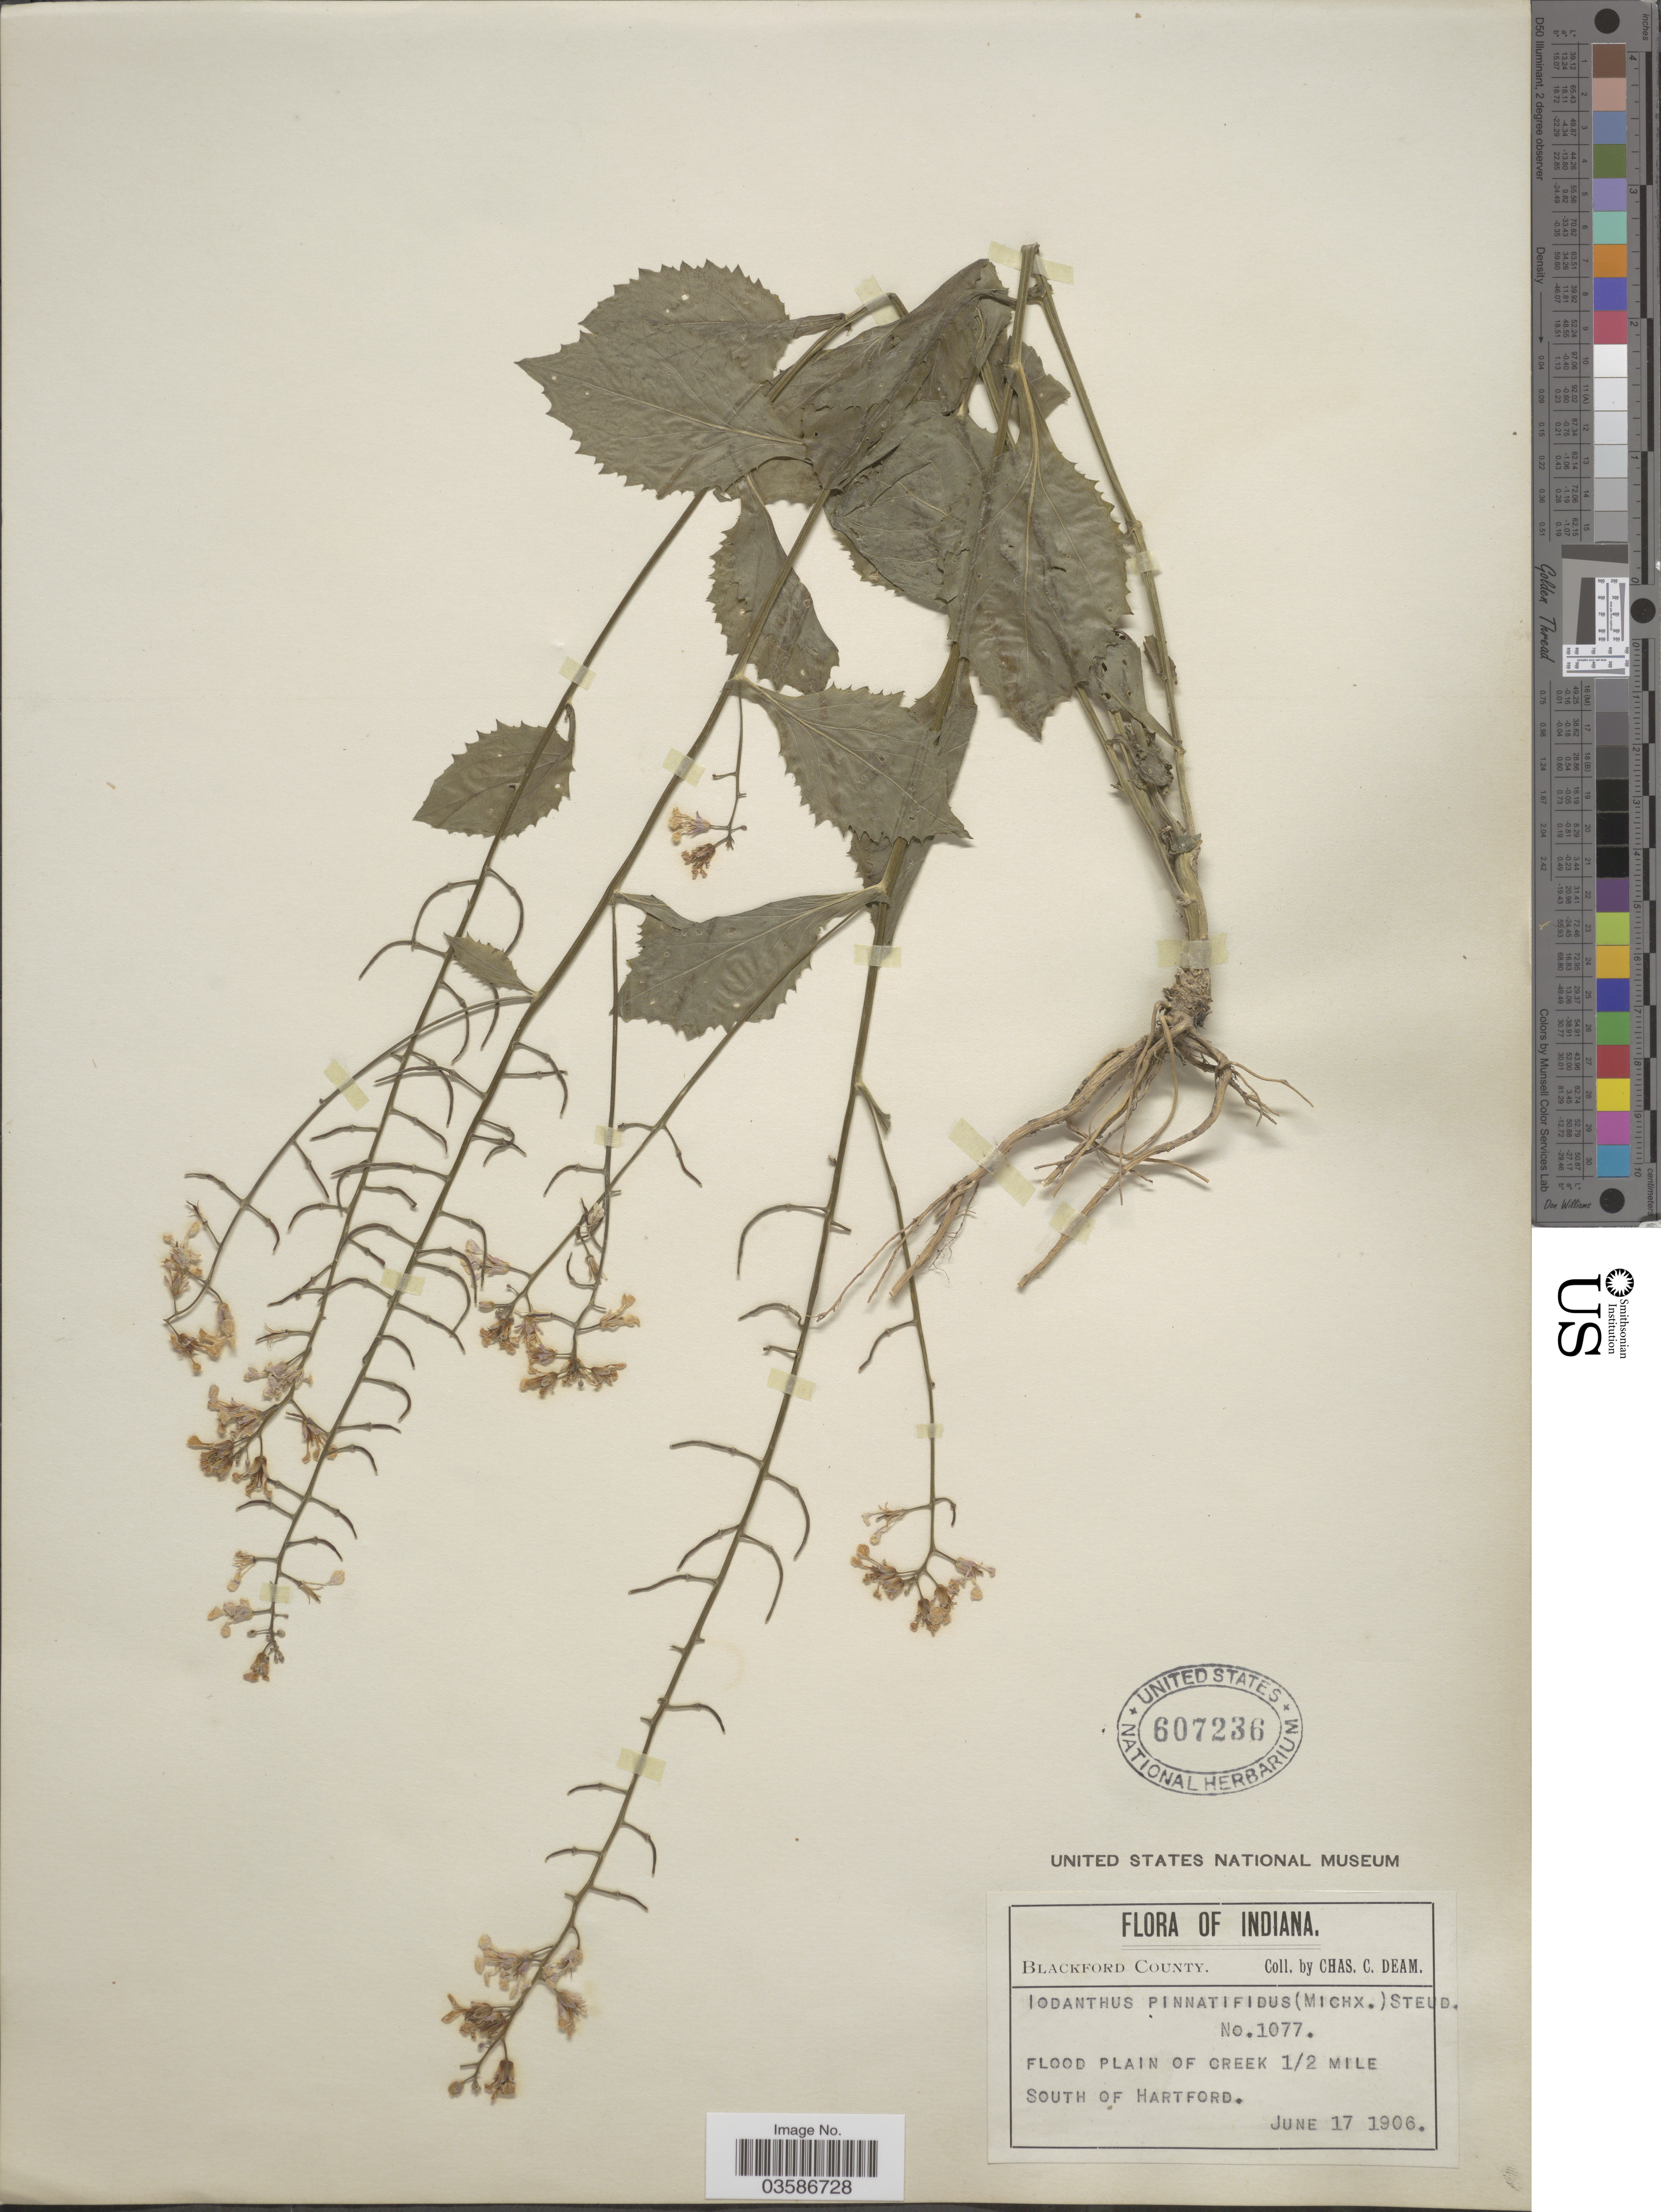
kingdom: Plantae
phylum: Tracheophyta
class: Magnoliopsida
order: Brassicales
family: Brassicaceae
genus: Iodanthus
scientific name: Iodanthus pinnatifidus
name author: (Michx.) Steud.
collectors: C. C. Deam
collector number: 1077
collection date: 1906-06-17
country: United States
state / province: Indiana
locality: Blackford County. Flood plain of creek ½ mile south of Hartford.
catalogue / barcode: US 607236